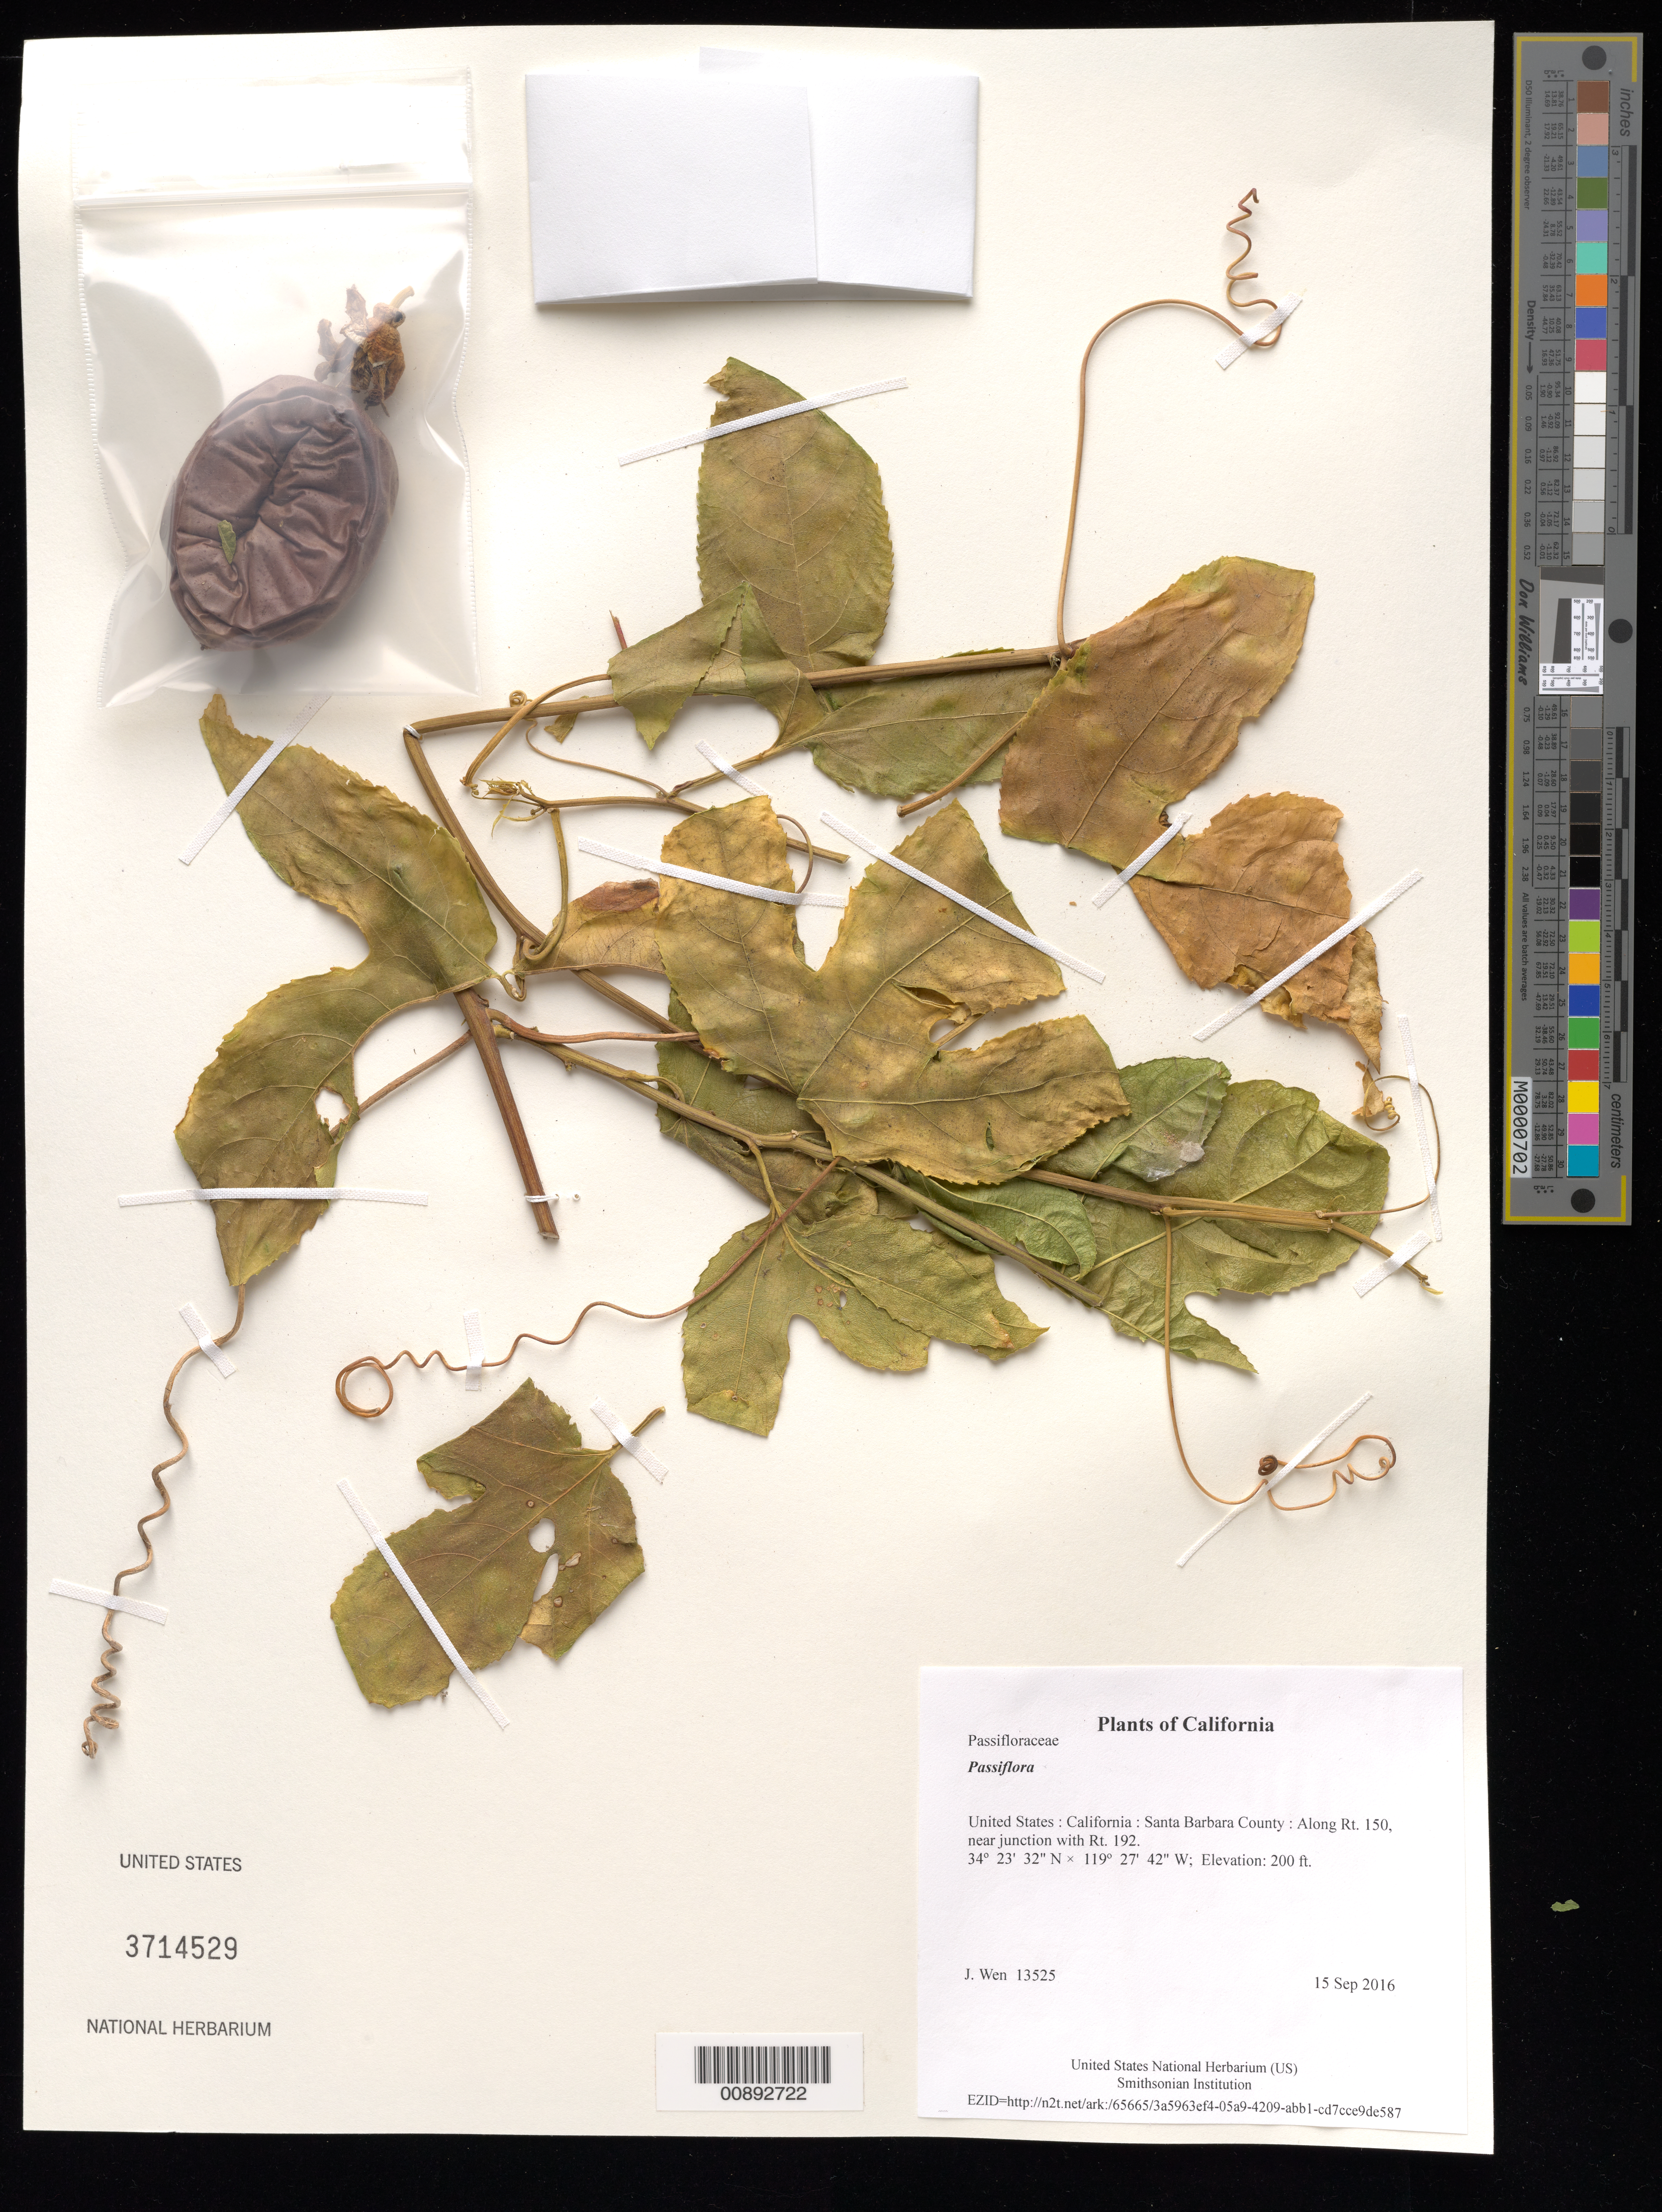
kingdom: Plantae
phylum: Tracheophyta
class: Magnoliopsida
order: Malpighiales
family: Passifloraceae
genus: Passiflora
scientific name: Passiflora sp.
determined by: Wen, Jun, (BOT), Smithsonian Institution - National Museum of Natural History (UNITED STATES)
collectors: J. Wen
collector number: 13525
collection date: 2016-09-15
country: United States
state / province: California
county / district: Santa Barbara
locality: Along Rt. 150, near junction with Rt. 192.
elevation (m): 61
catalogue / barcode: US 3714529